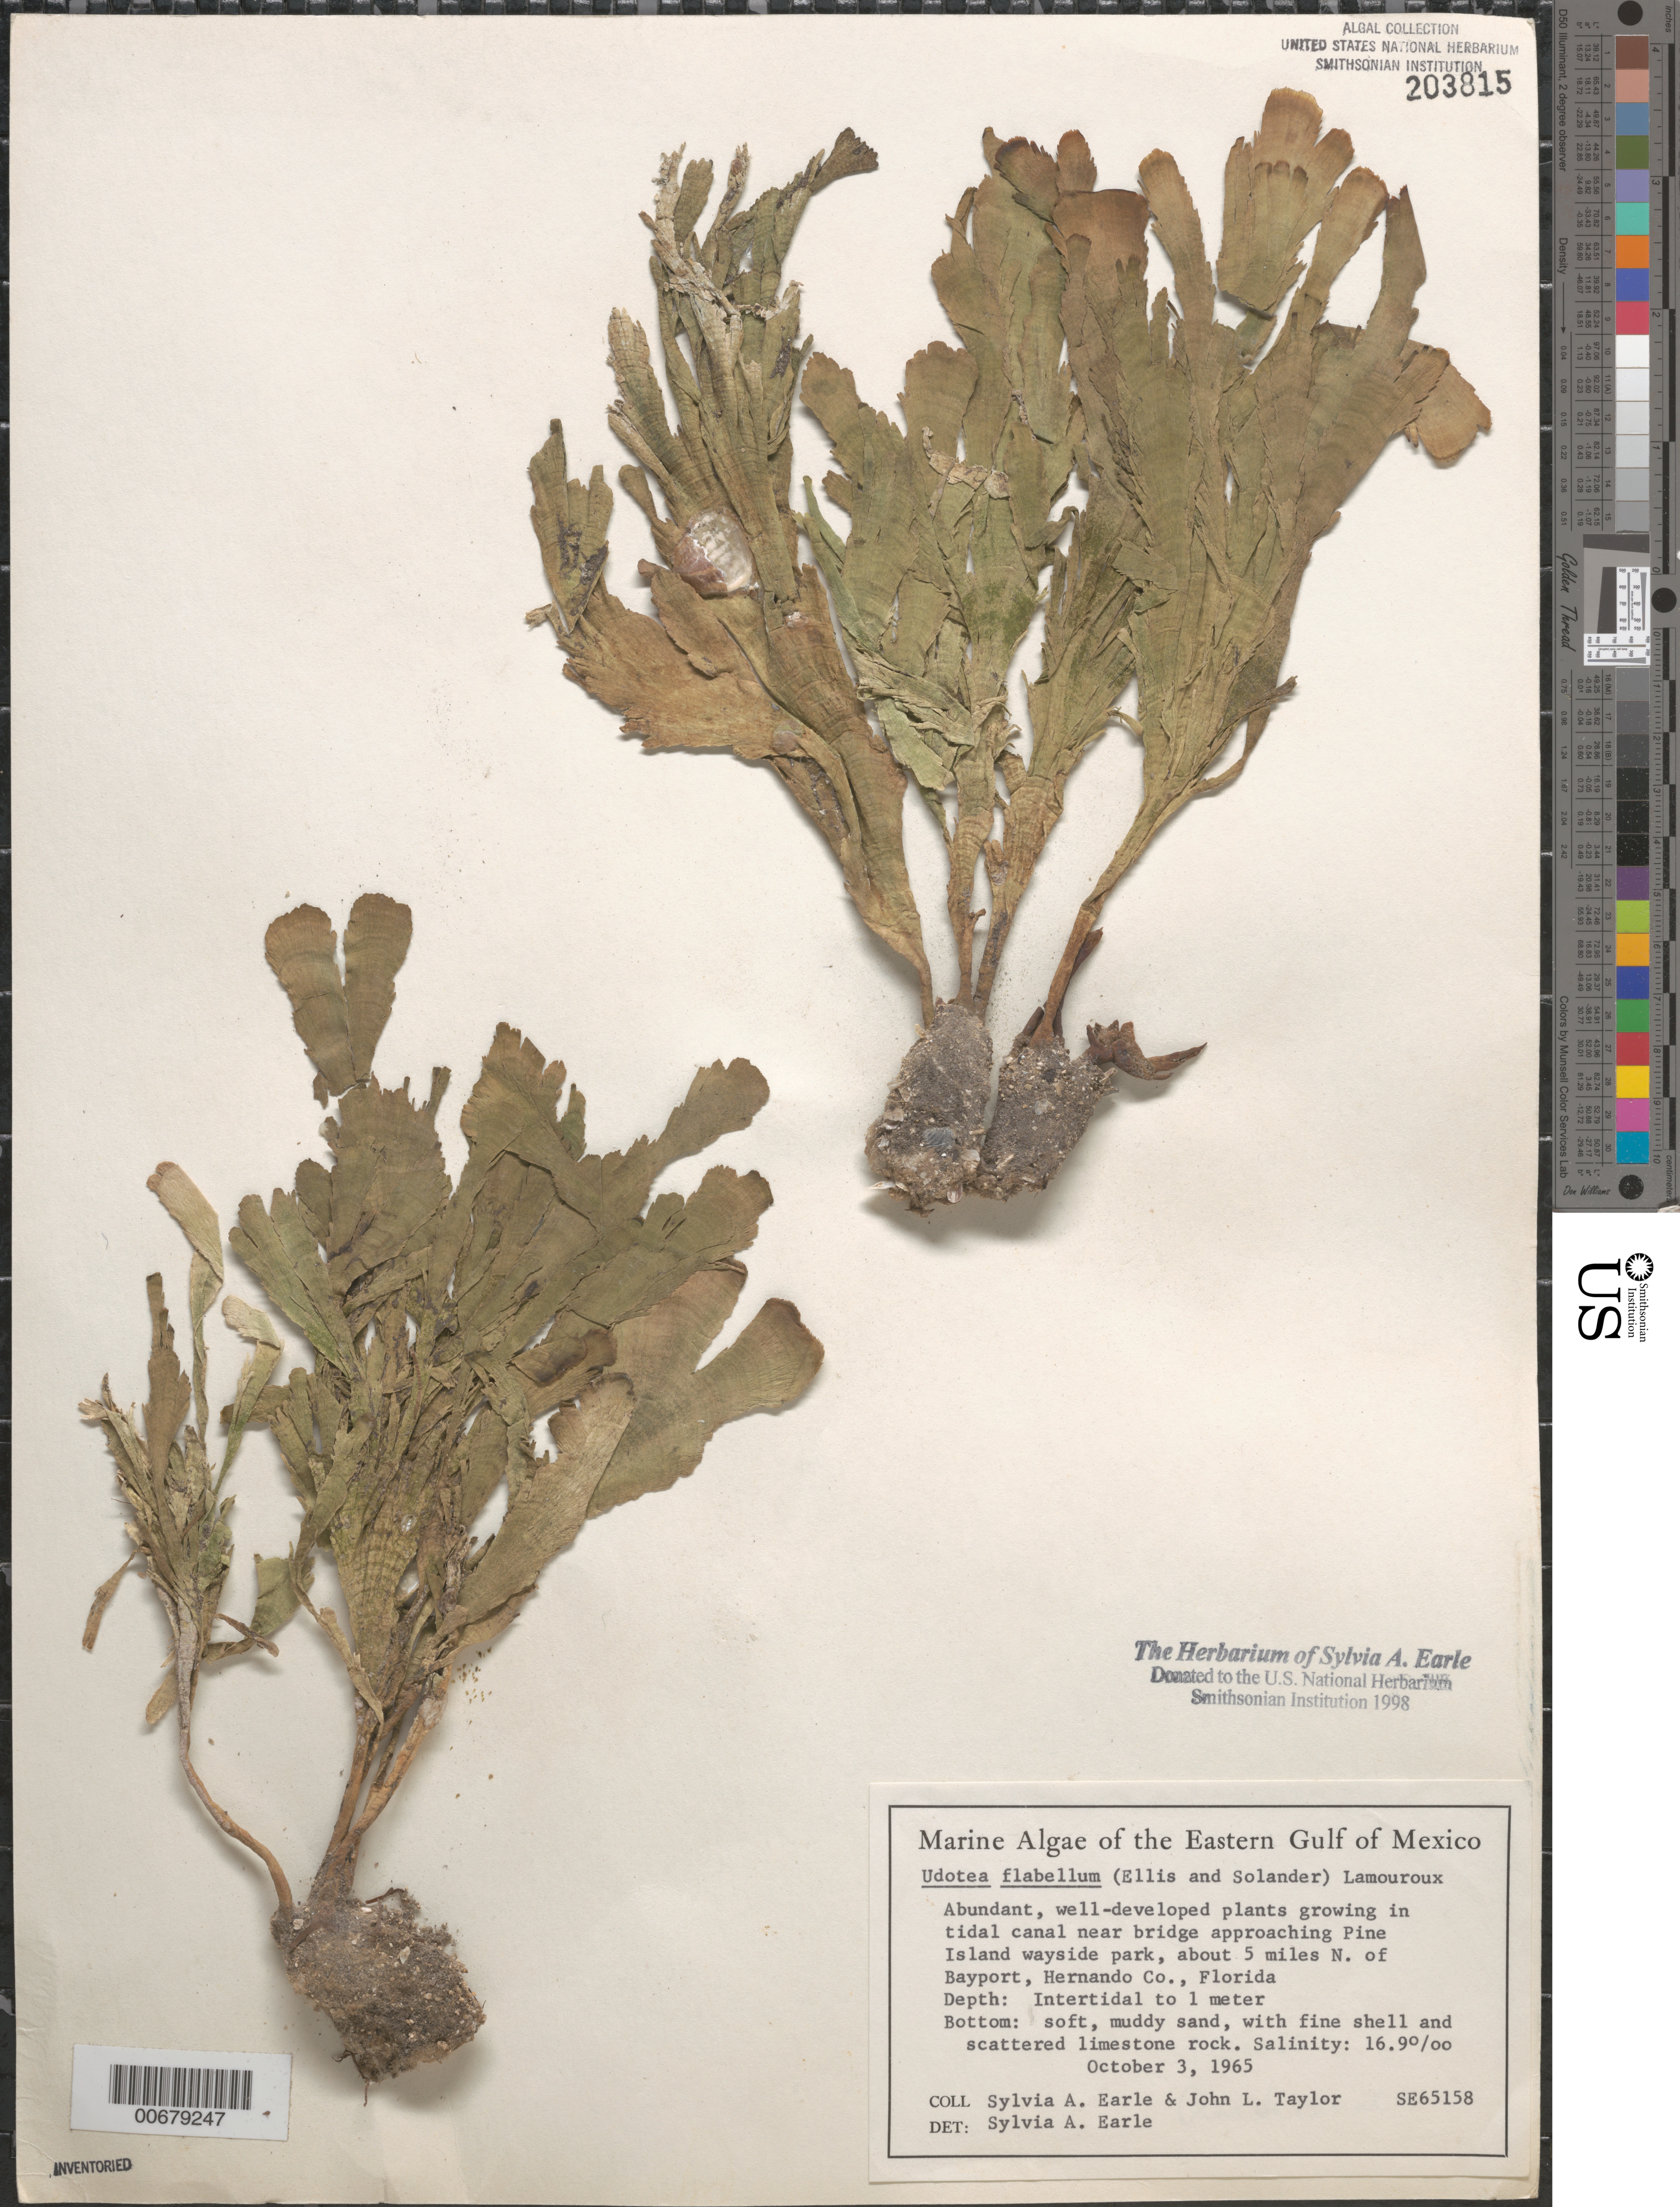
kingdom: Plantae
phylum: Chlorophyta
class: Ulvophyceae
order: Bryopsidales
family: Udoteaceae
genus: Udotea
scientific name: Udotea flabellum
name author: (J. Ellis & Sol.) M. Howe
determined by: Earle, S. A.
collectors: S. A. Earle & J. L. Taylor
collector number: SE 65158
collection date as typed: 03 Oct 1965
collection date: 1965-10-03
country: United States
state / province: Florida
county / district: Hernando County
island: Pine Island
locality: Near Pine Island Wayside Park, ca. 5 miles north of Bayside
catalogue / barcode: US 203815